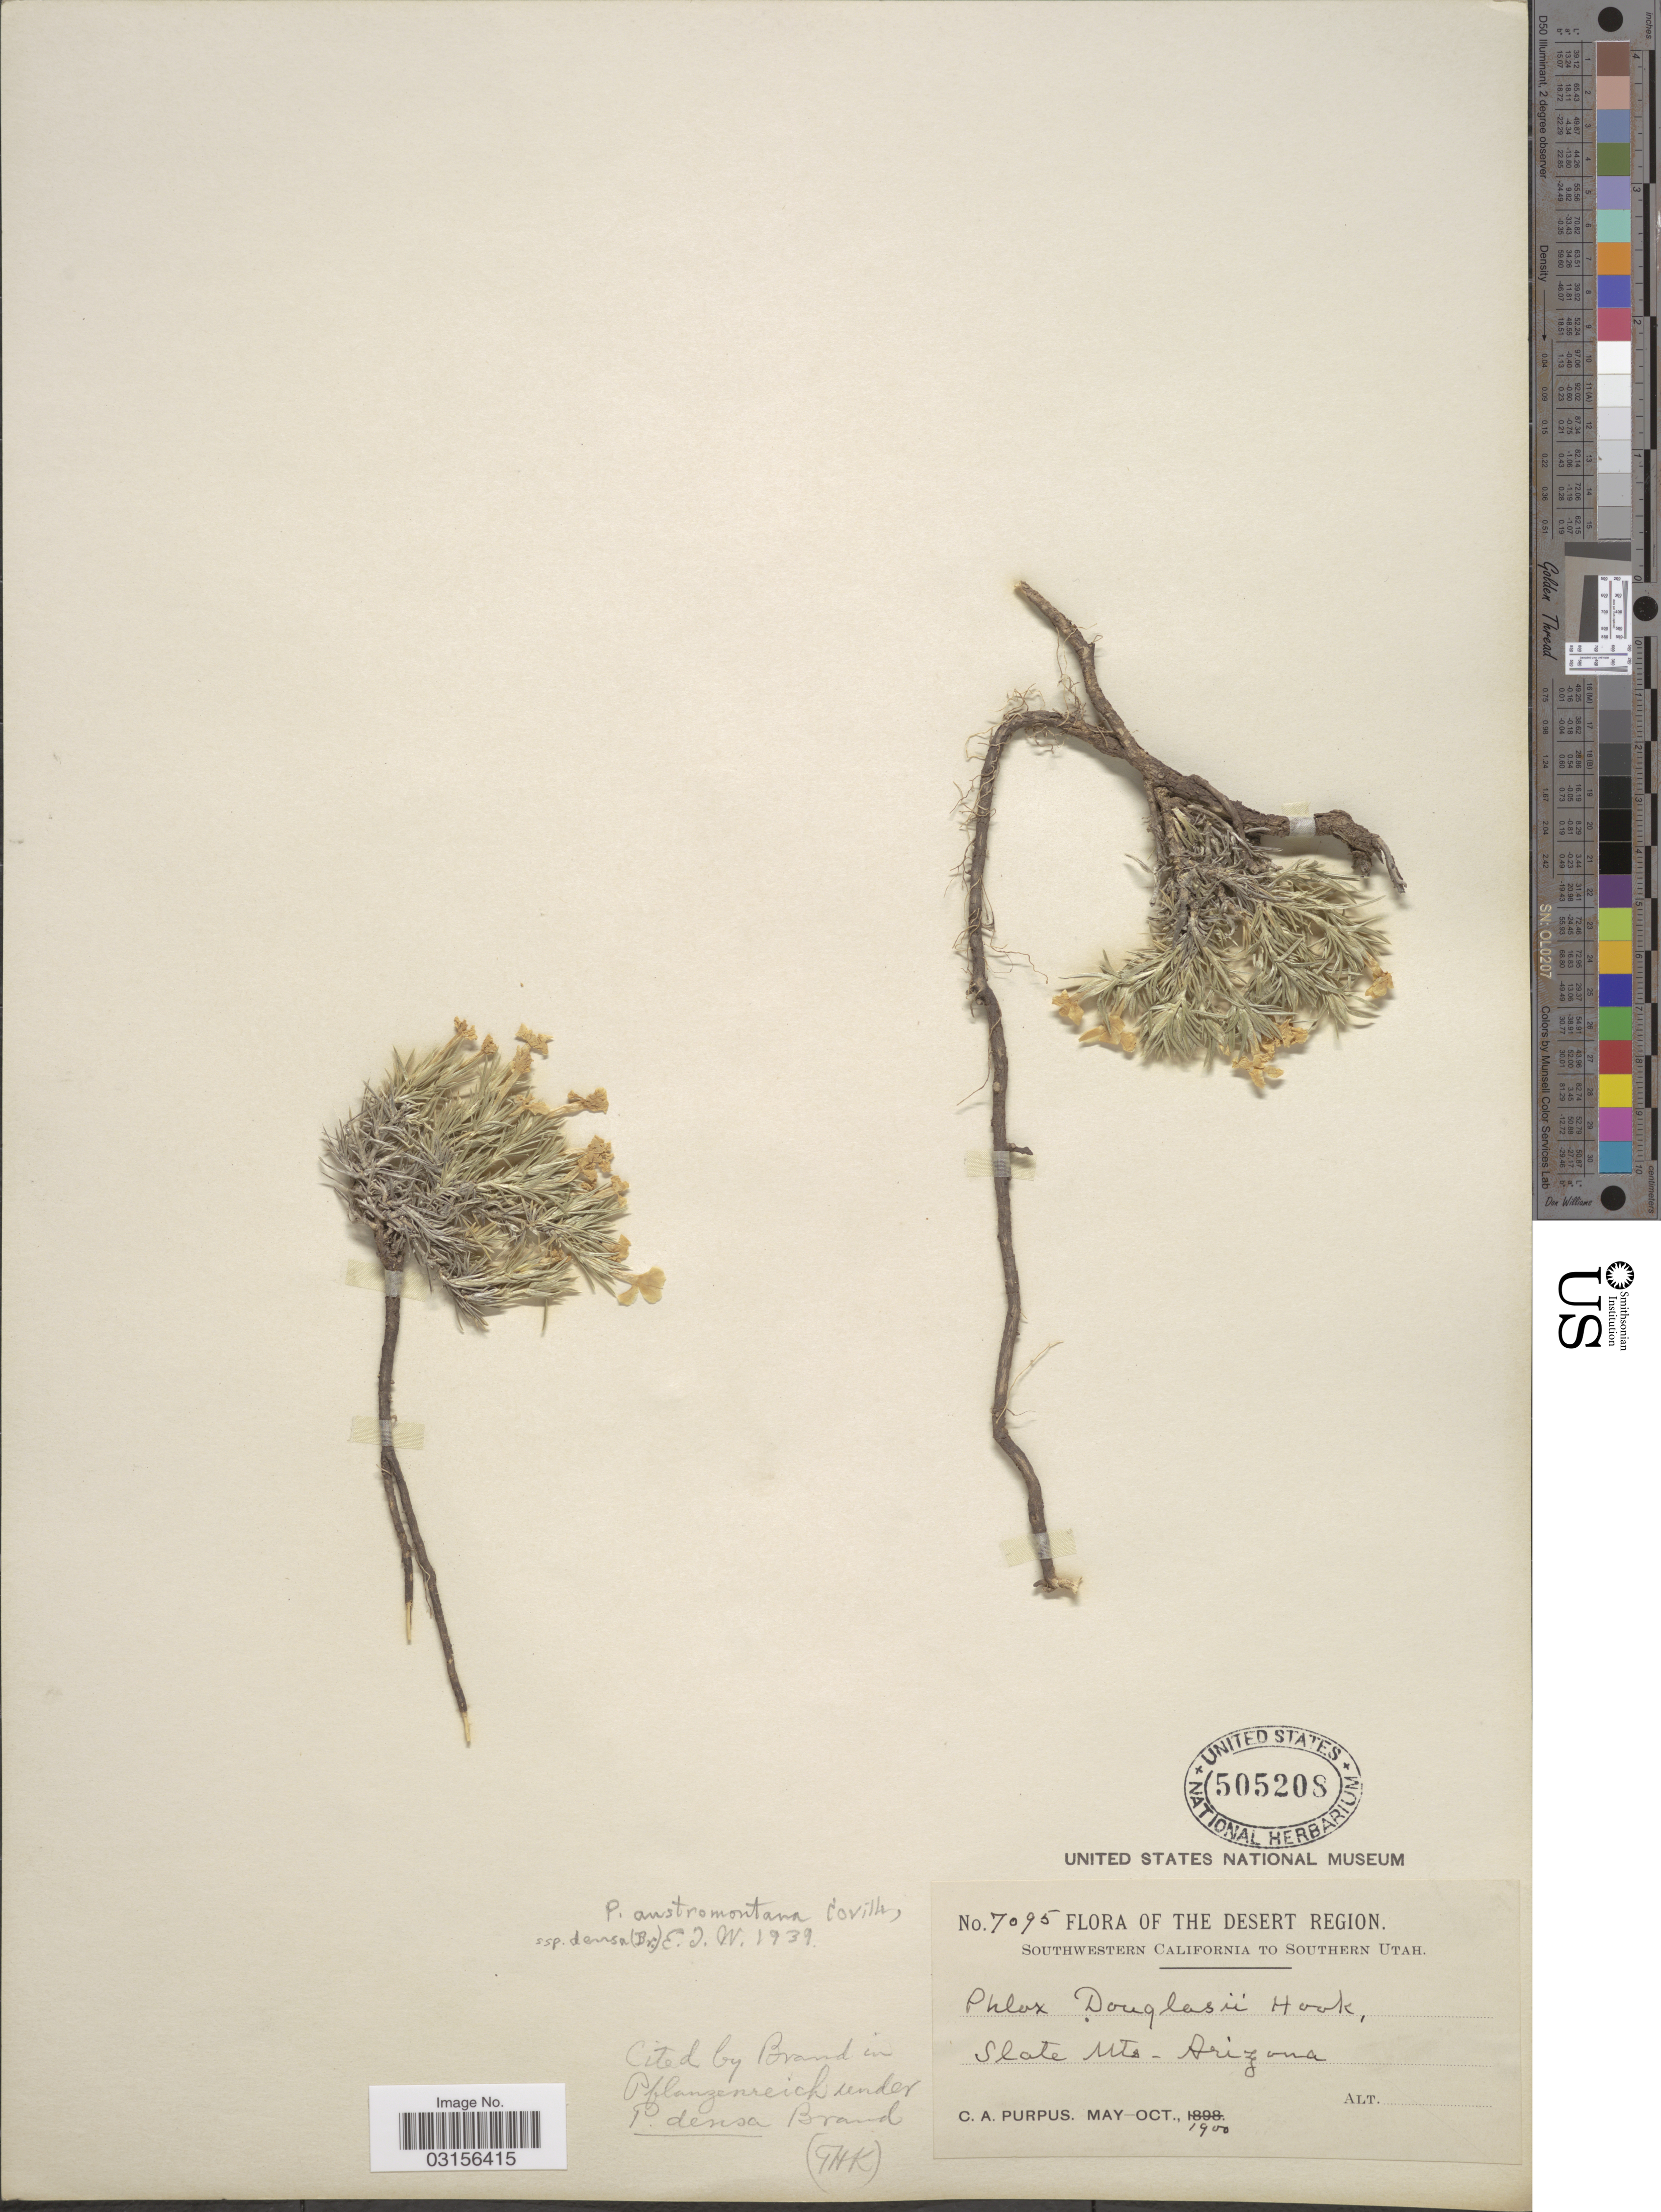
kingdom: Plantae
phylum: Tracheophyta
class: Magnoliopsida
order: Ericales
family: Polemoniaceae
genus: Phlox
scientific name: Phlox austromontana subsp. densa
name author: (Brand) Wherry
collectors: C. A. Purpus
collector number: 7095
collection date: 1900-05/1900-10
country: United States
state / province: Arizona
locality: The Desert Region. Slate Mts.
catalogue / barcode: US 505208